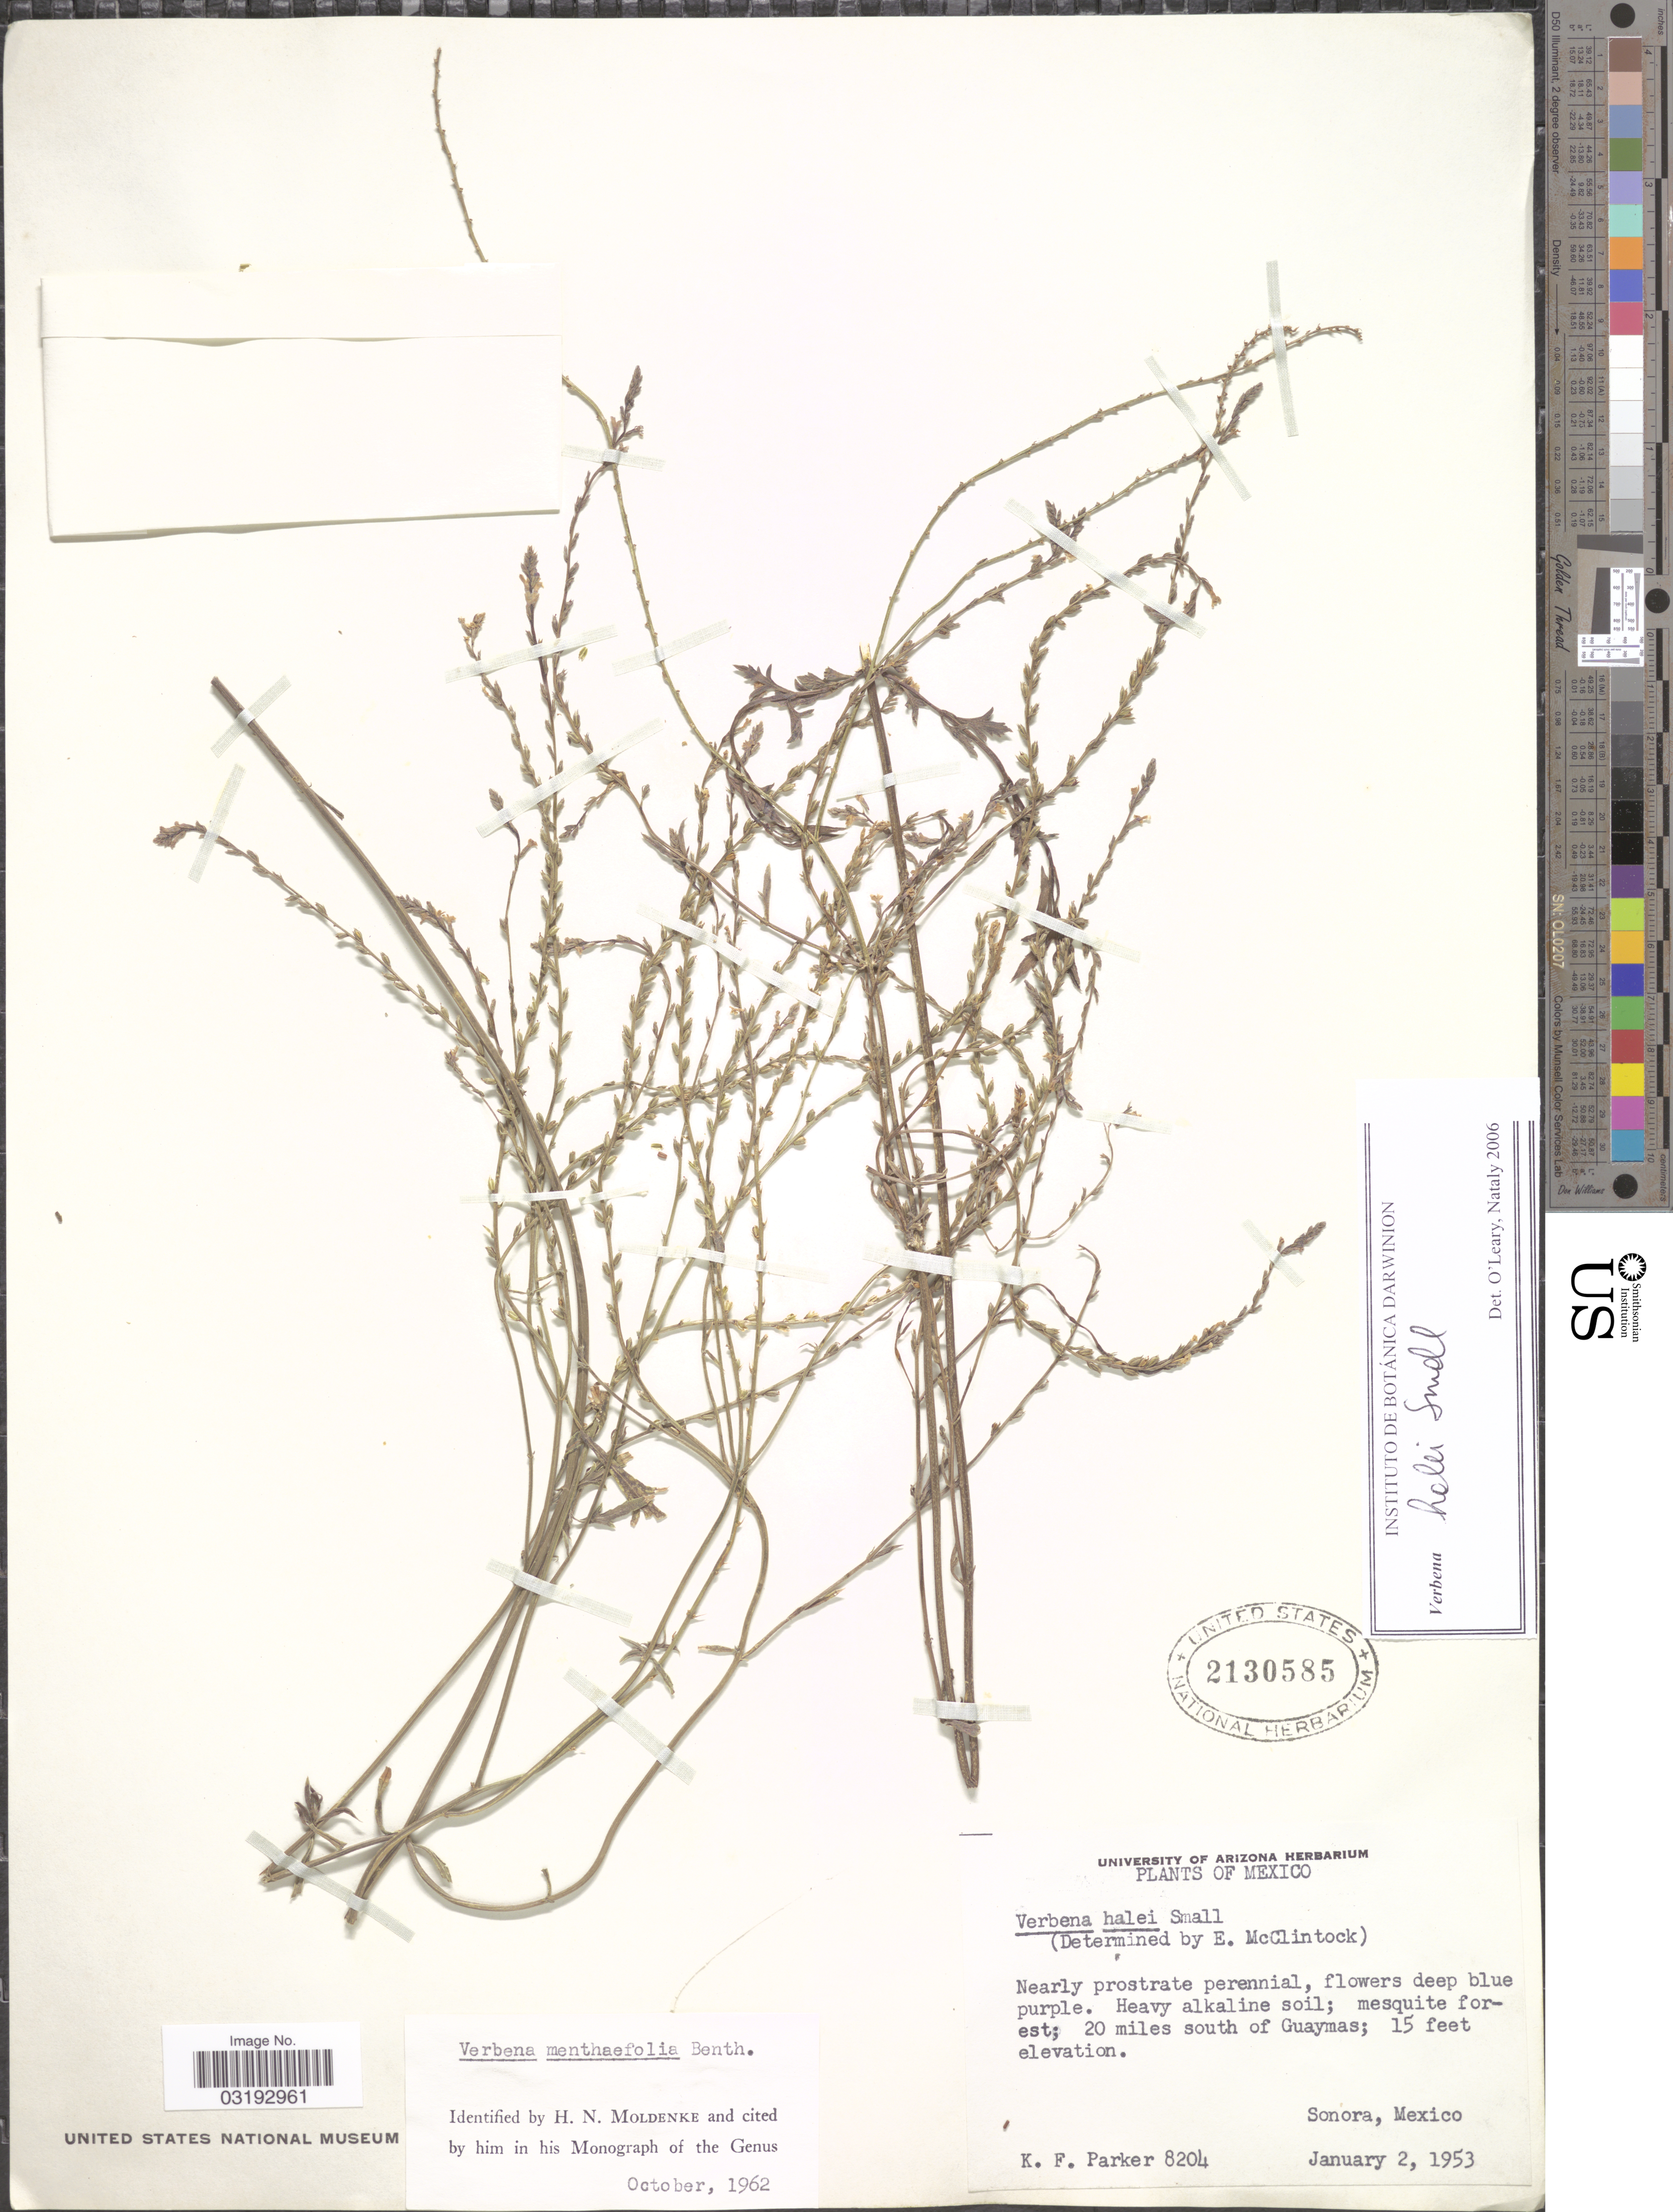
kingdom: Plantae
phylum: Tracheophyta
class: Magnoliopsida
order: Lamiales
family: Verbenaceae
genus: Verbena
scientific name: Verbena halei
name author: Small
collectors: K. F. Parker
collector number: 8204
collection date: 1953-01-02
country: Mexico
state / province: Sonora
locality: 20 miles south of Guaymas.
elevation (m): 5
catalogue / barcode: US 2130585